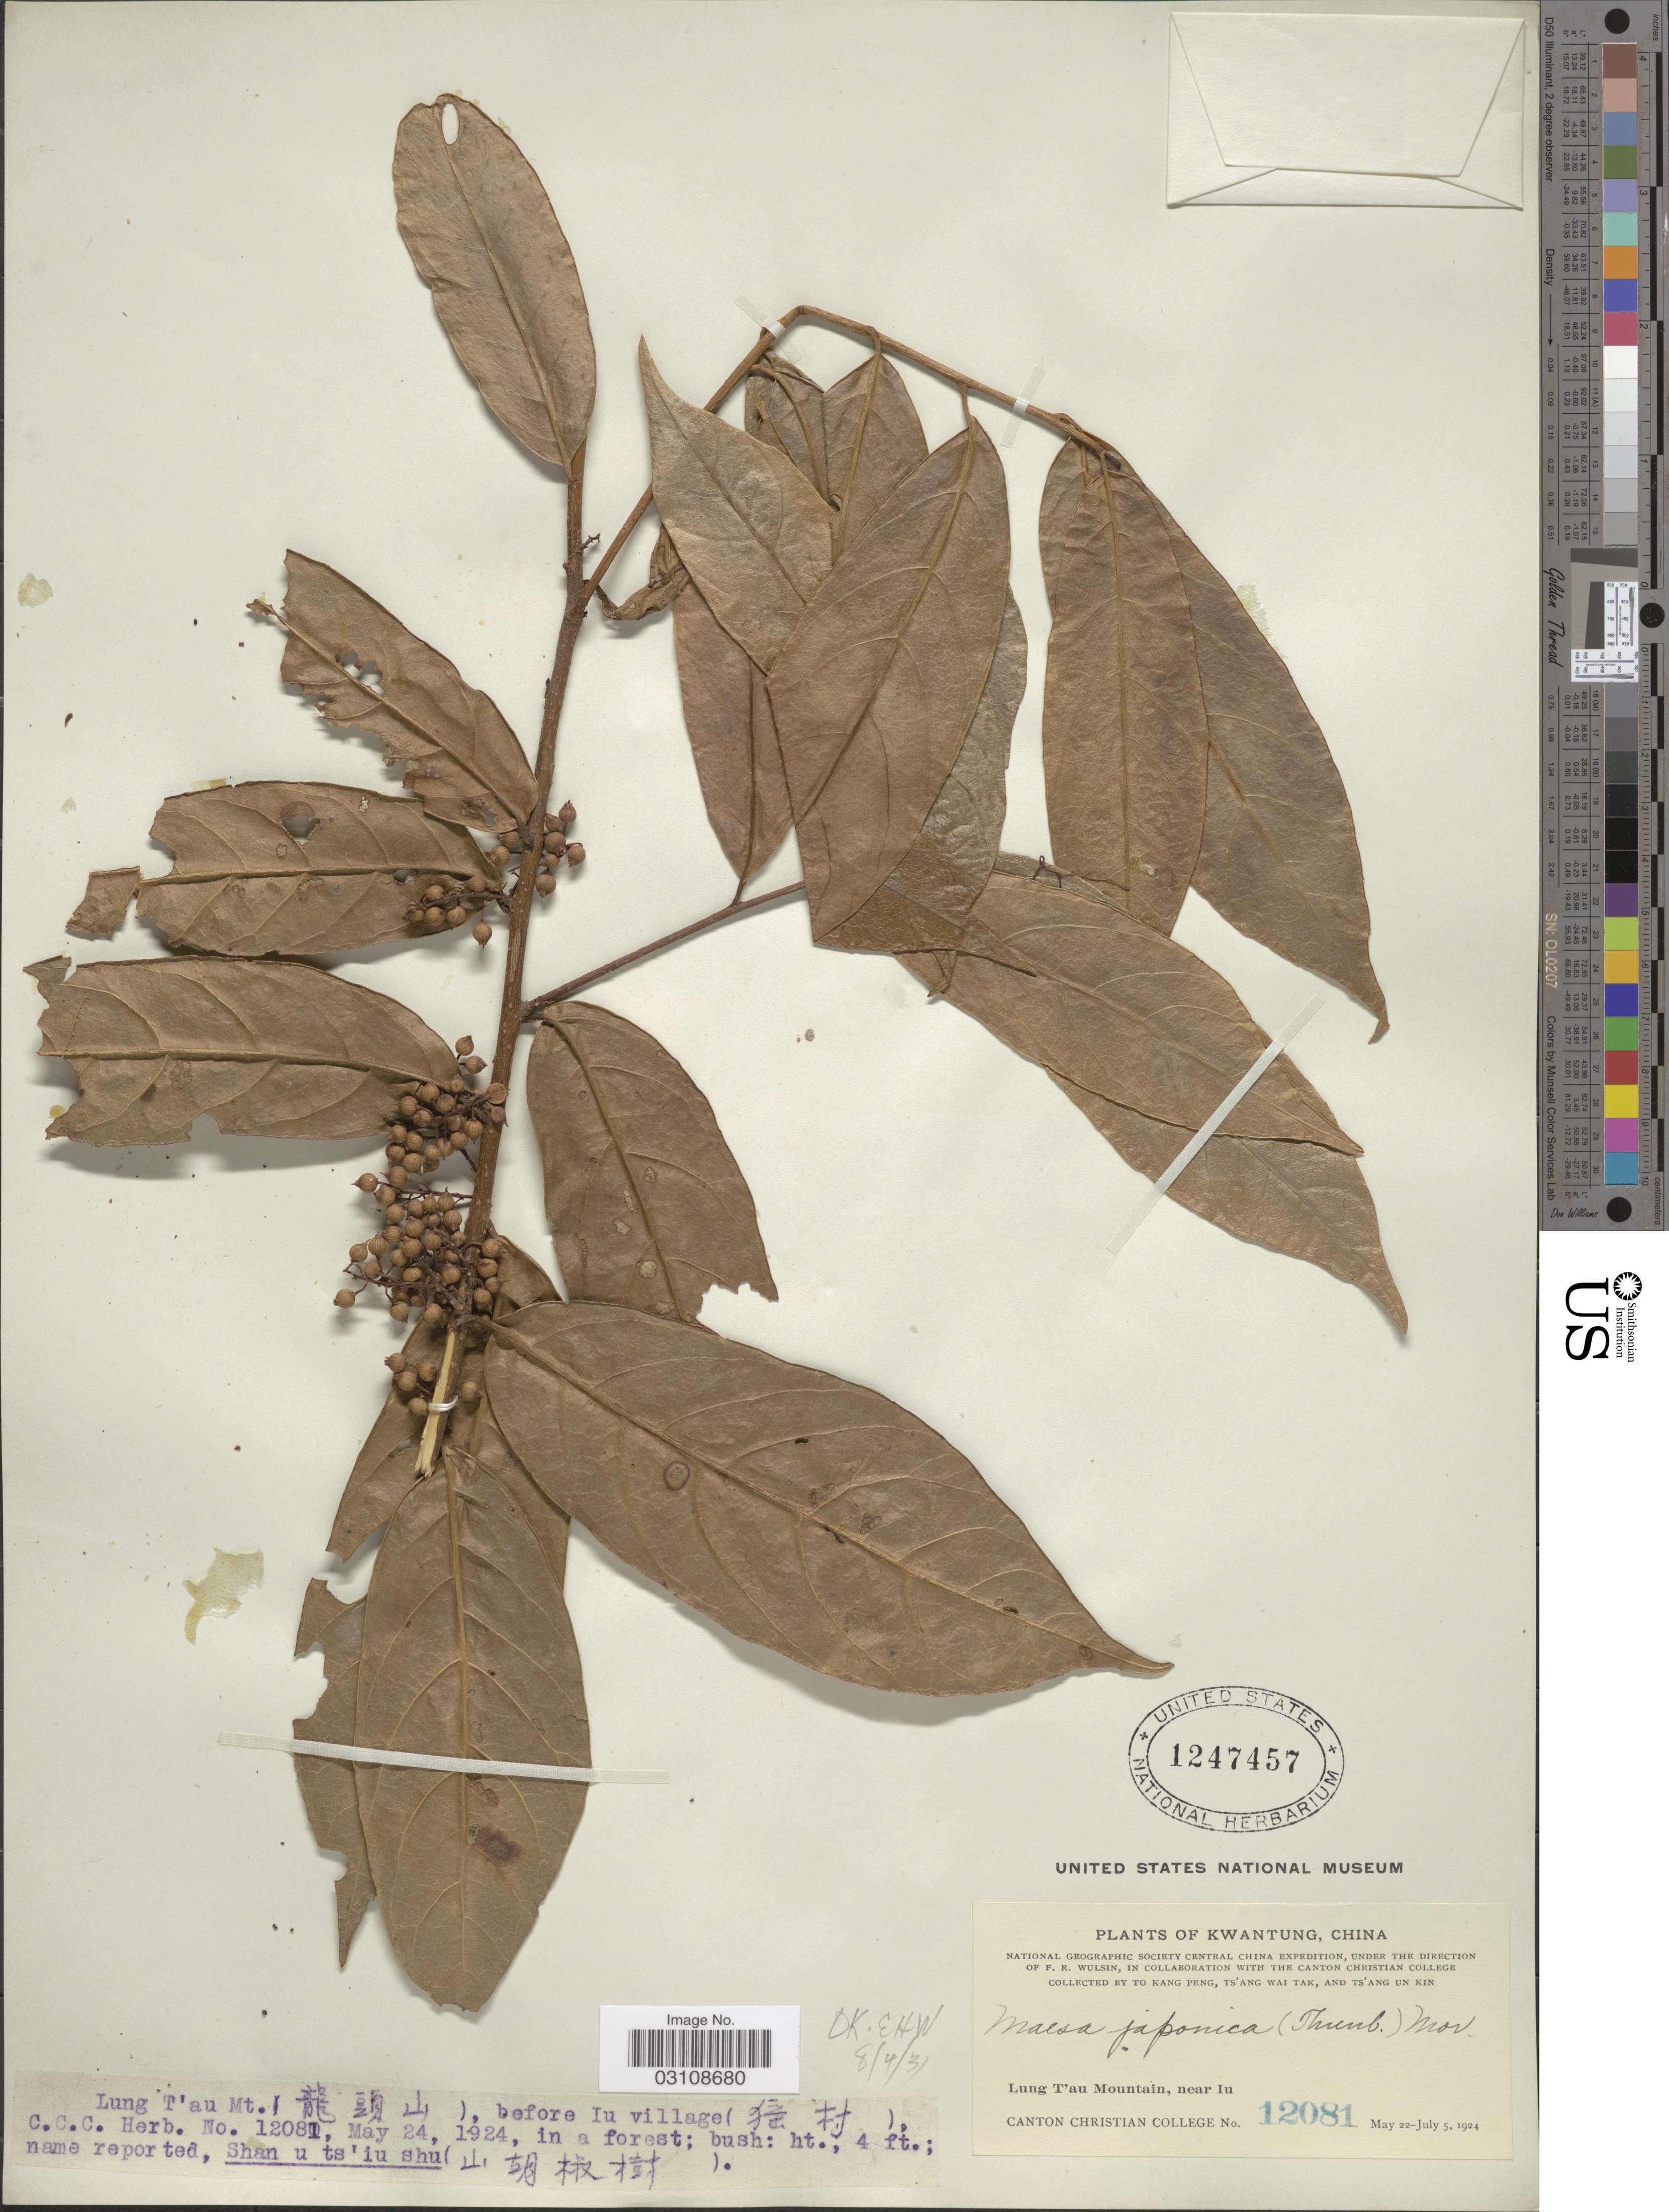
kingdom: Plantae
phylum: Tracheophyta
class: Magnoliopsida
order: Ericales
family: Primulaceae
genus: Maesa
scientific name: Maesa japonica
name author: Merr.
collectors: T. K. Peng, W. T. Tsang & Ts' Ang Un Kin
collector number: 12081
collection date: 1924-05-24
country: China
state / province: Guangdong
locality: Kwangtung, Lung T'au Mountain, near Iu. before Iu village.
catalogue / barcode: US 1247457